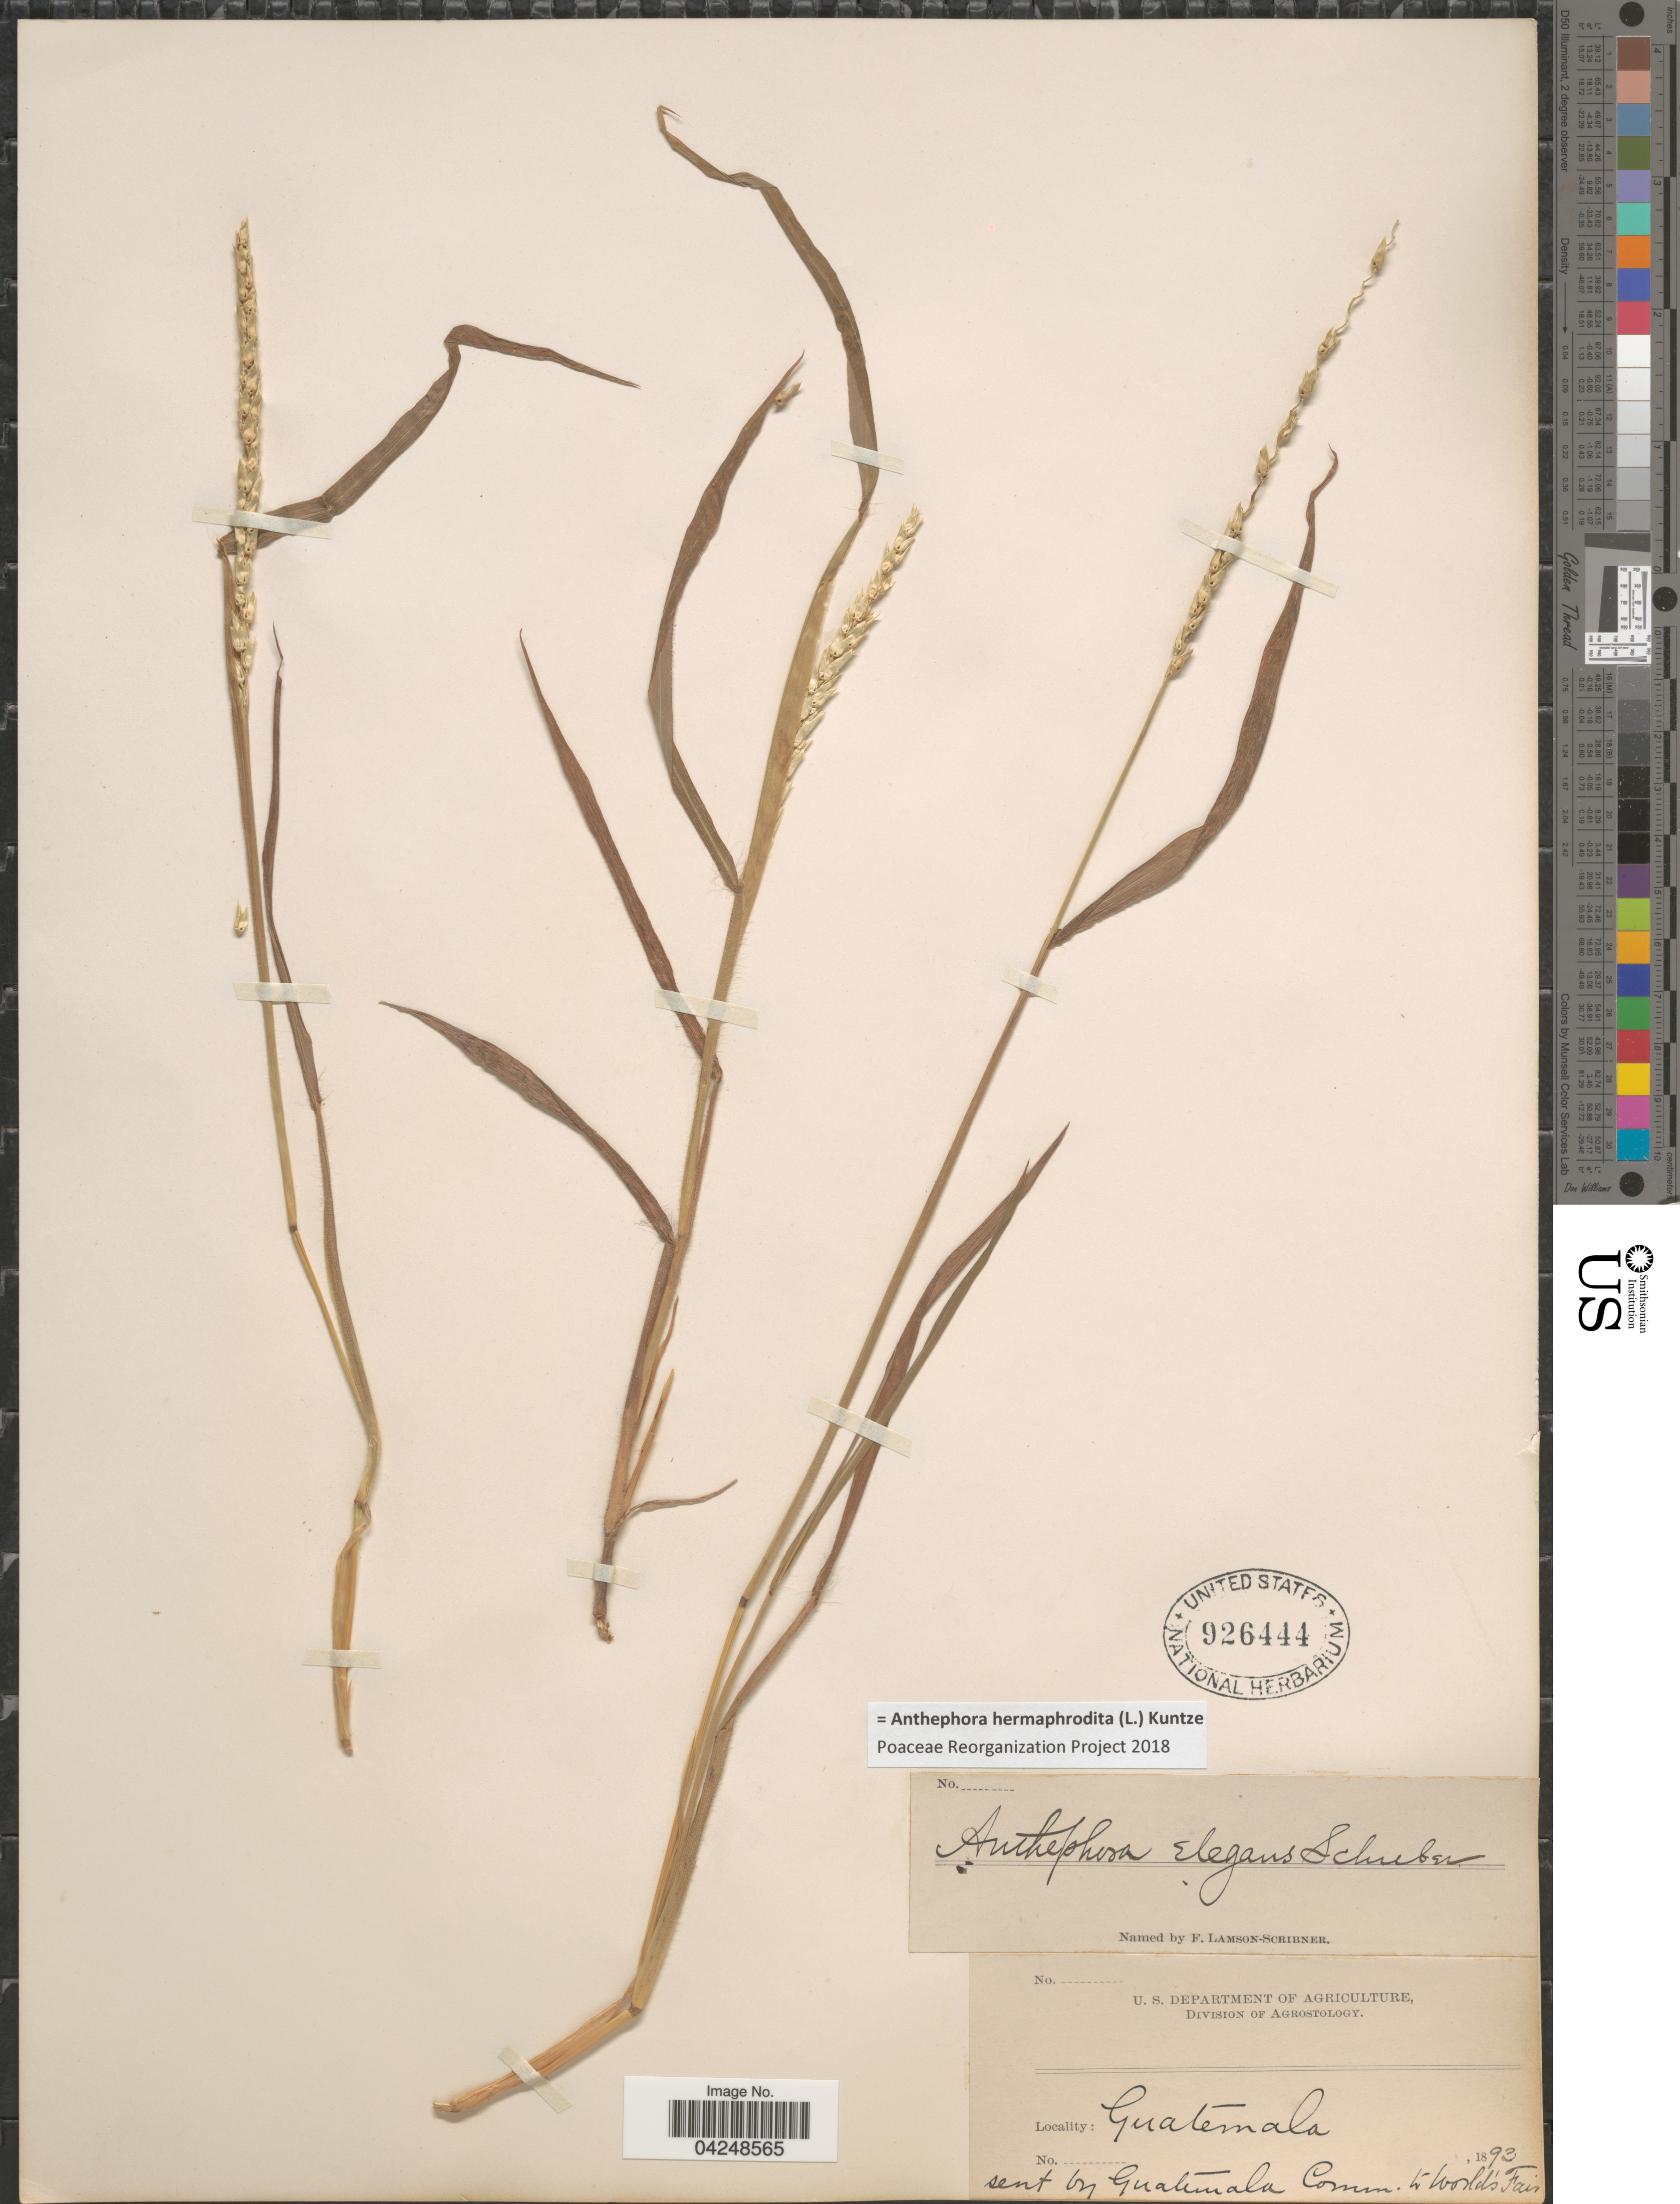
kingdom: Plantae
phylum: Tracheophyta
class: Liliopsida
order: Poales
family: Poaceae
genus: Anthephora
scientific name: Anthephora hermaphrodita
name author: (L.) Kuntze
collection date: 1893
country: Guatemala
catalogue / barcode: US 926444